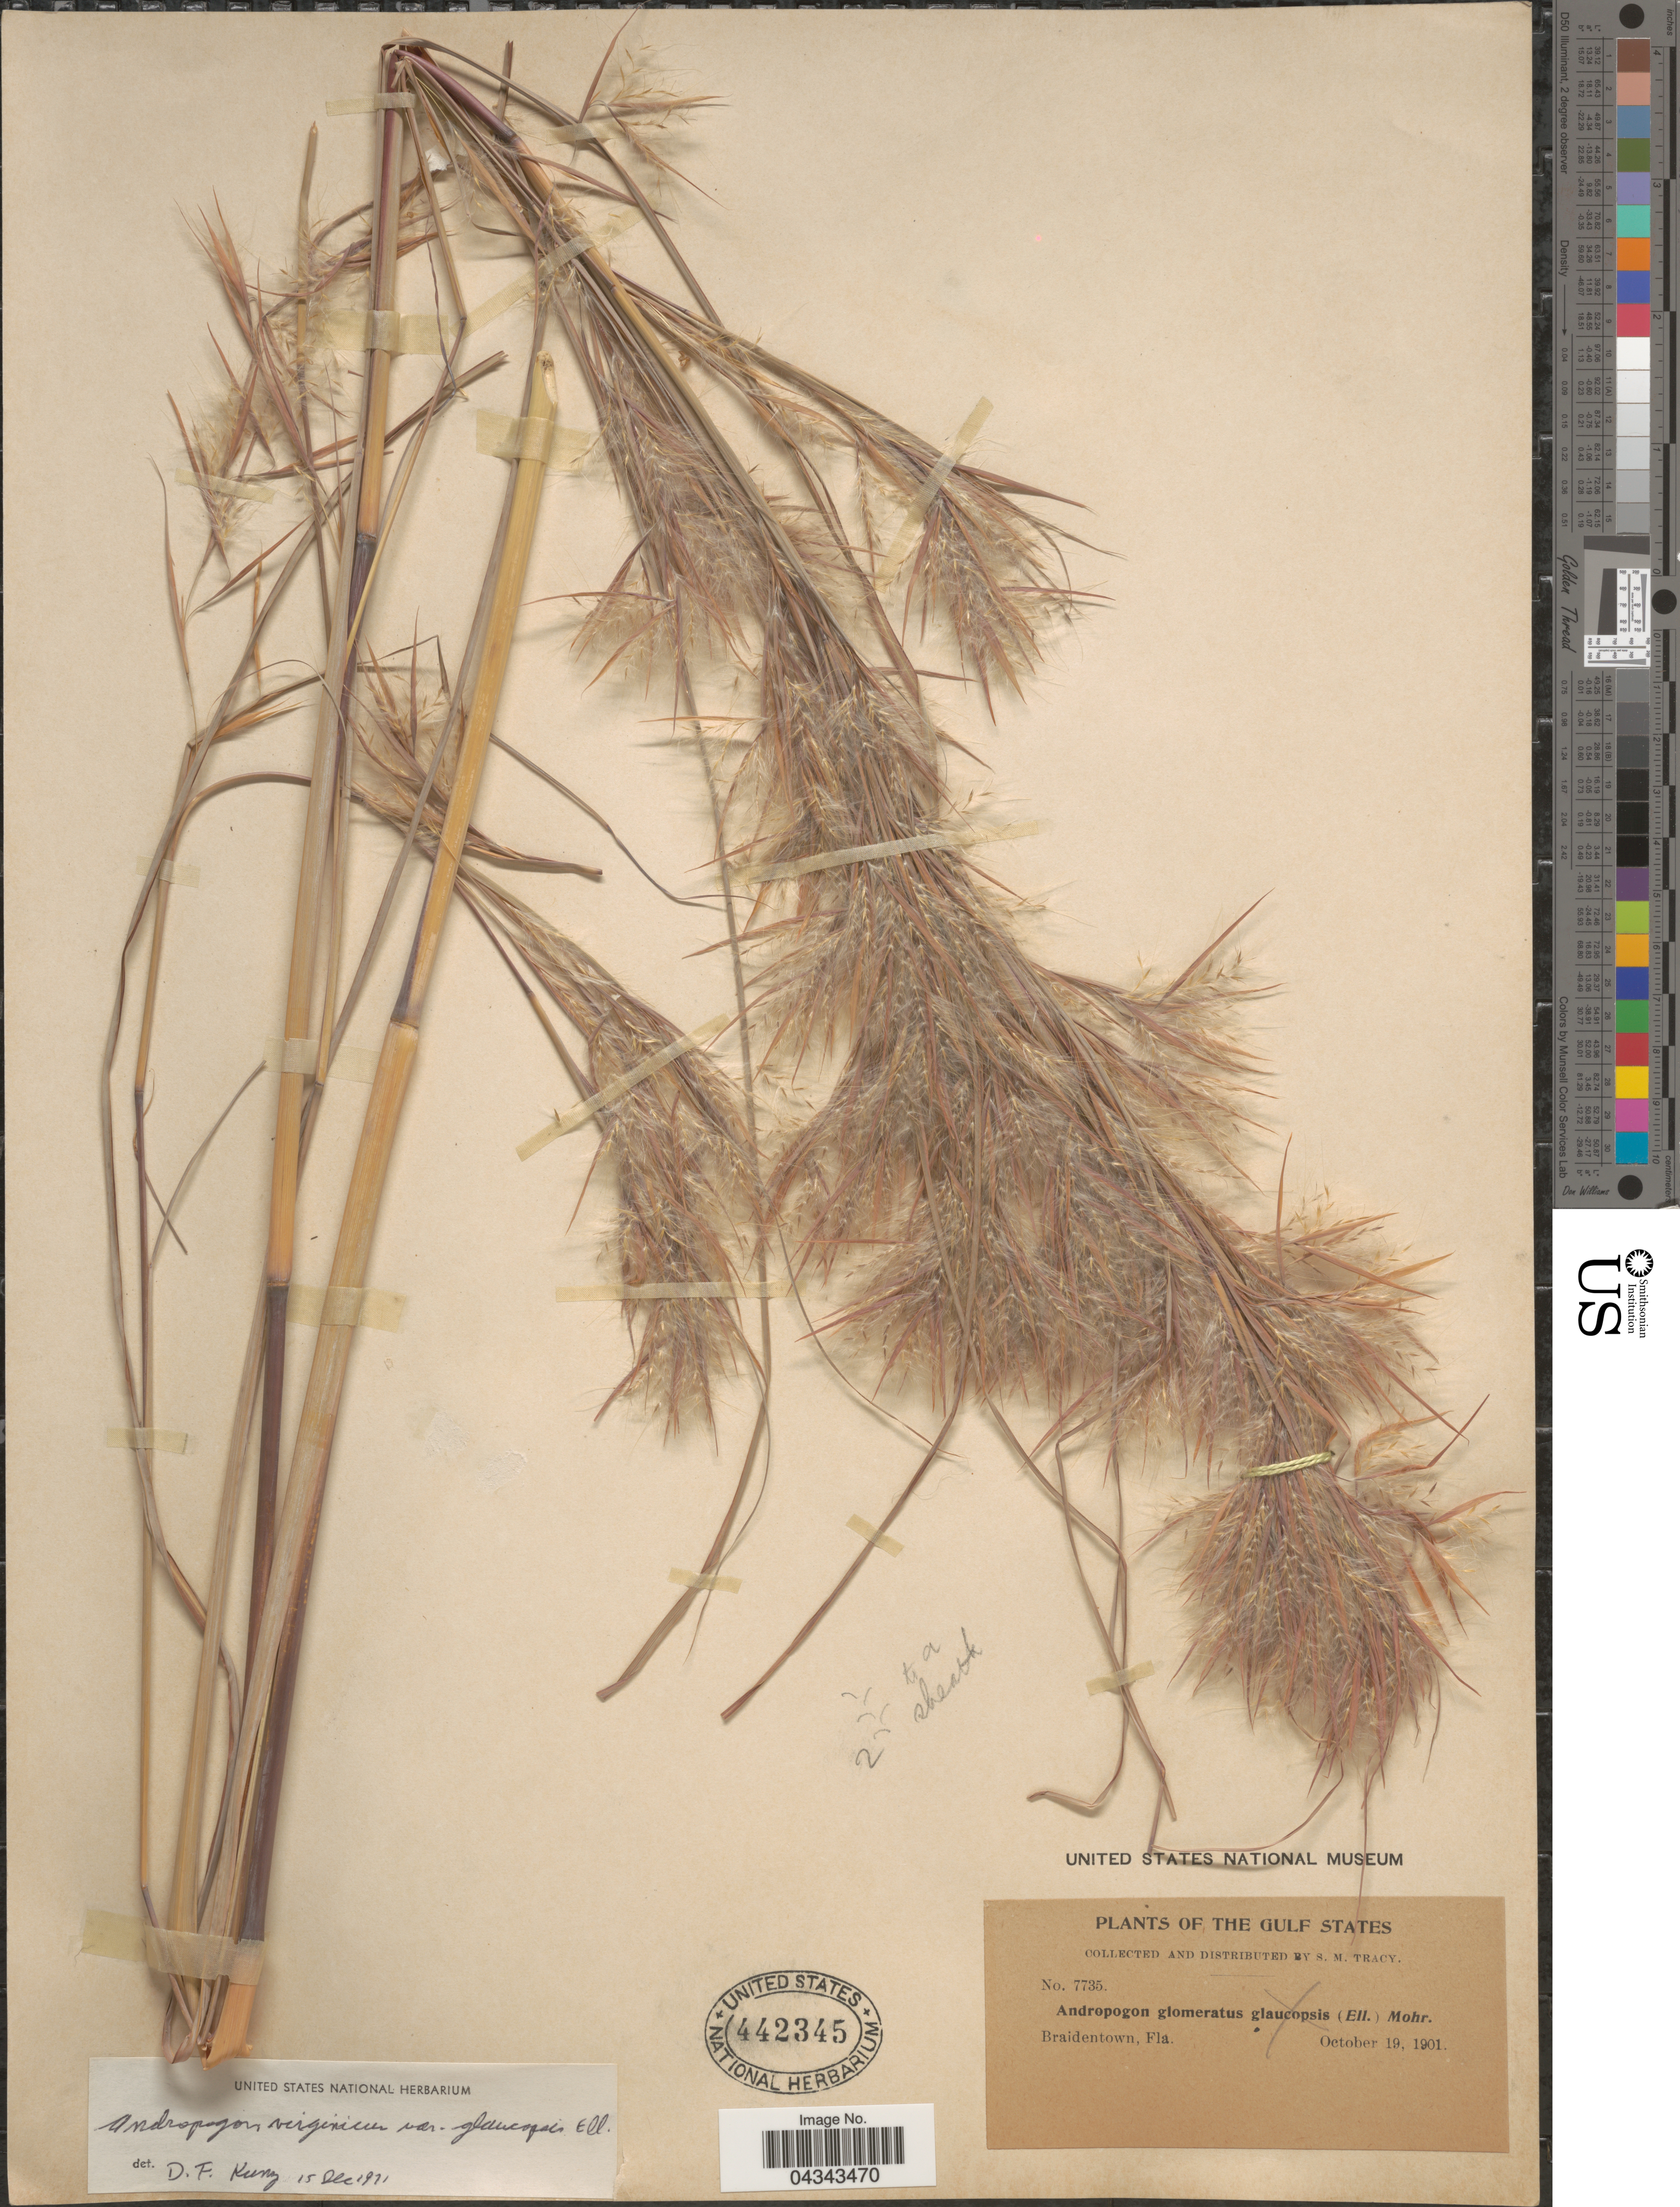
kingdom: Plantae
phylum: Tracheophyta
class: Liliopsida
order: Poales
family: Poaceae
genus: Andropogon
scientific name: Andropogon glomeratus var. glaucopsis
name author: C. Mohr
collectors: S. M. Tracy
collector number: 7735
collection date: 1901-10-19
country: United States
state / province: Florida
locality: The Gulf States. Braidentown.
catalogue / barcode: US 442345